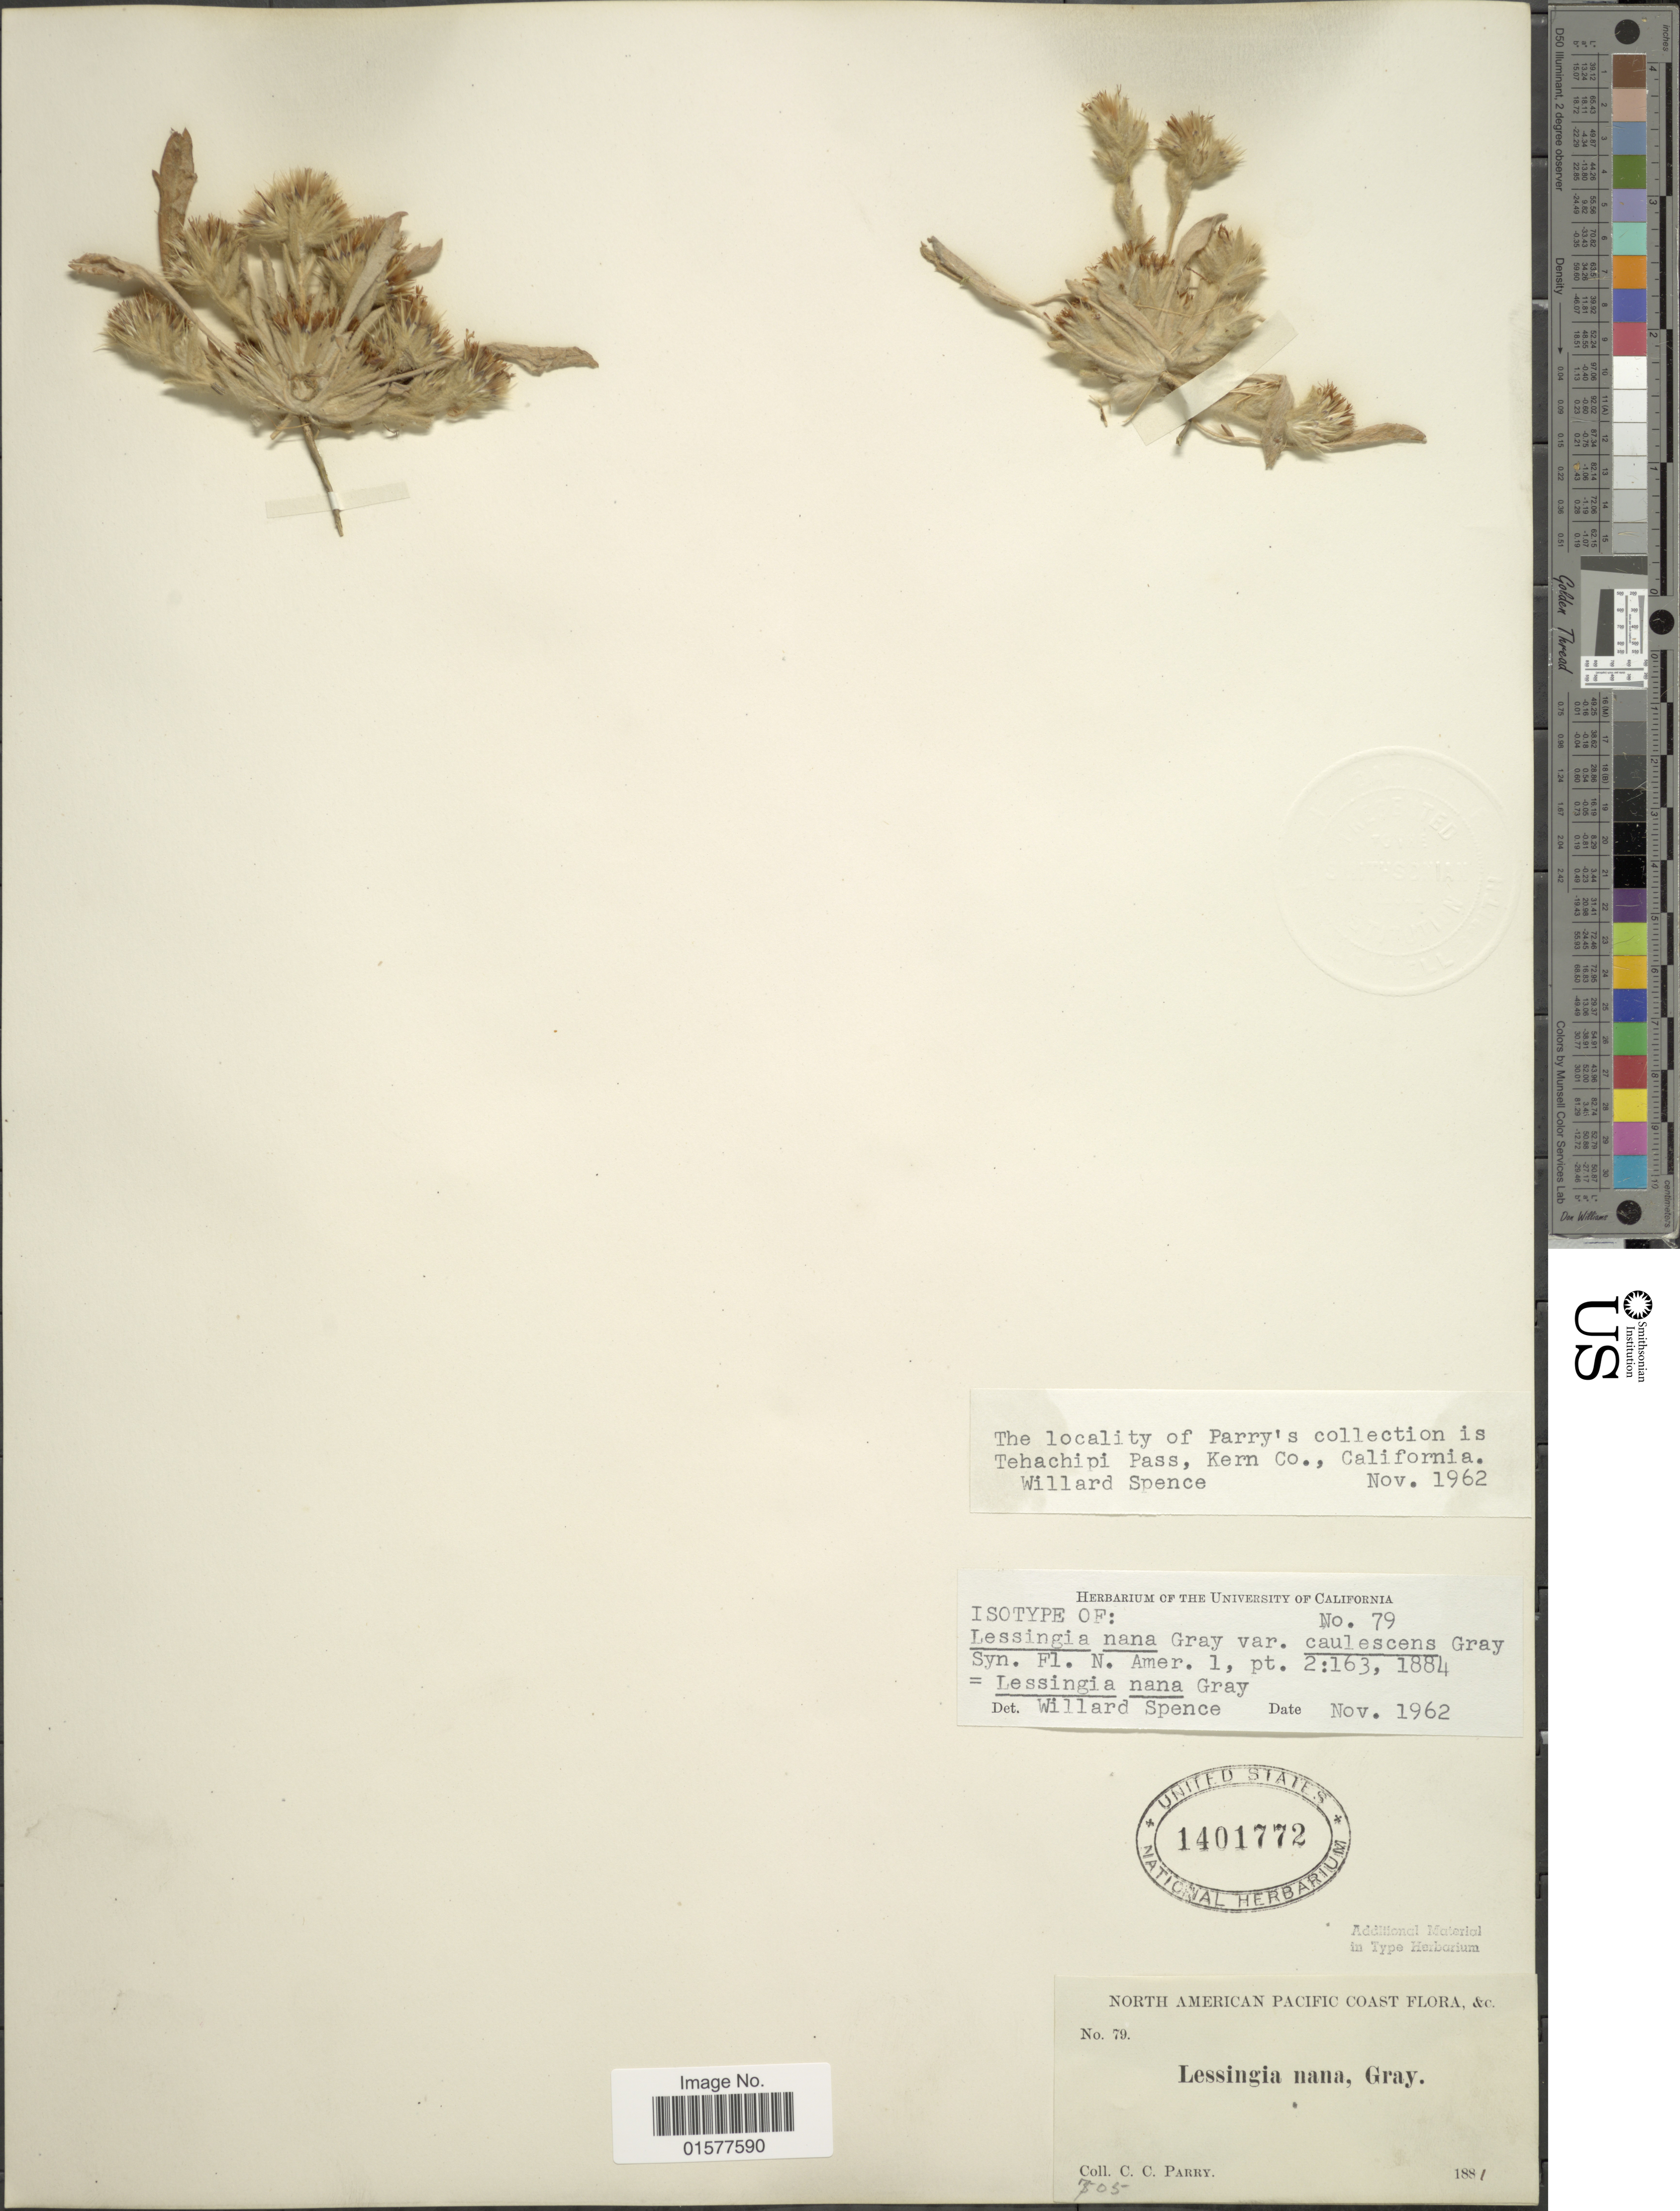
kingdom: Plantae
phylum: Tracheophyta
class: Magnoliopsida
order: Asterales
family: Asteraceae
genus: Lessingia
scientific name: Lessingia nana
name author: A. Gray in Benth.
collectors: C. C. Parry & W. Spence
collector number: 79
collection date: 1881-11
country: United States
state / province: California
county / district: Kern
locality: North American Pacific Coast, Tehachipi Pass, Kern Co., California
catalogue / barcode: US 1401772